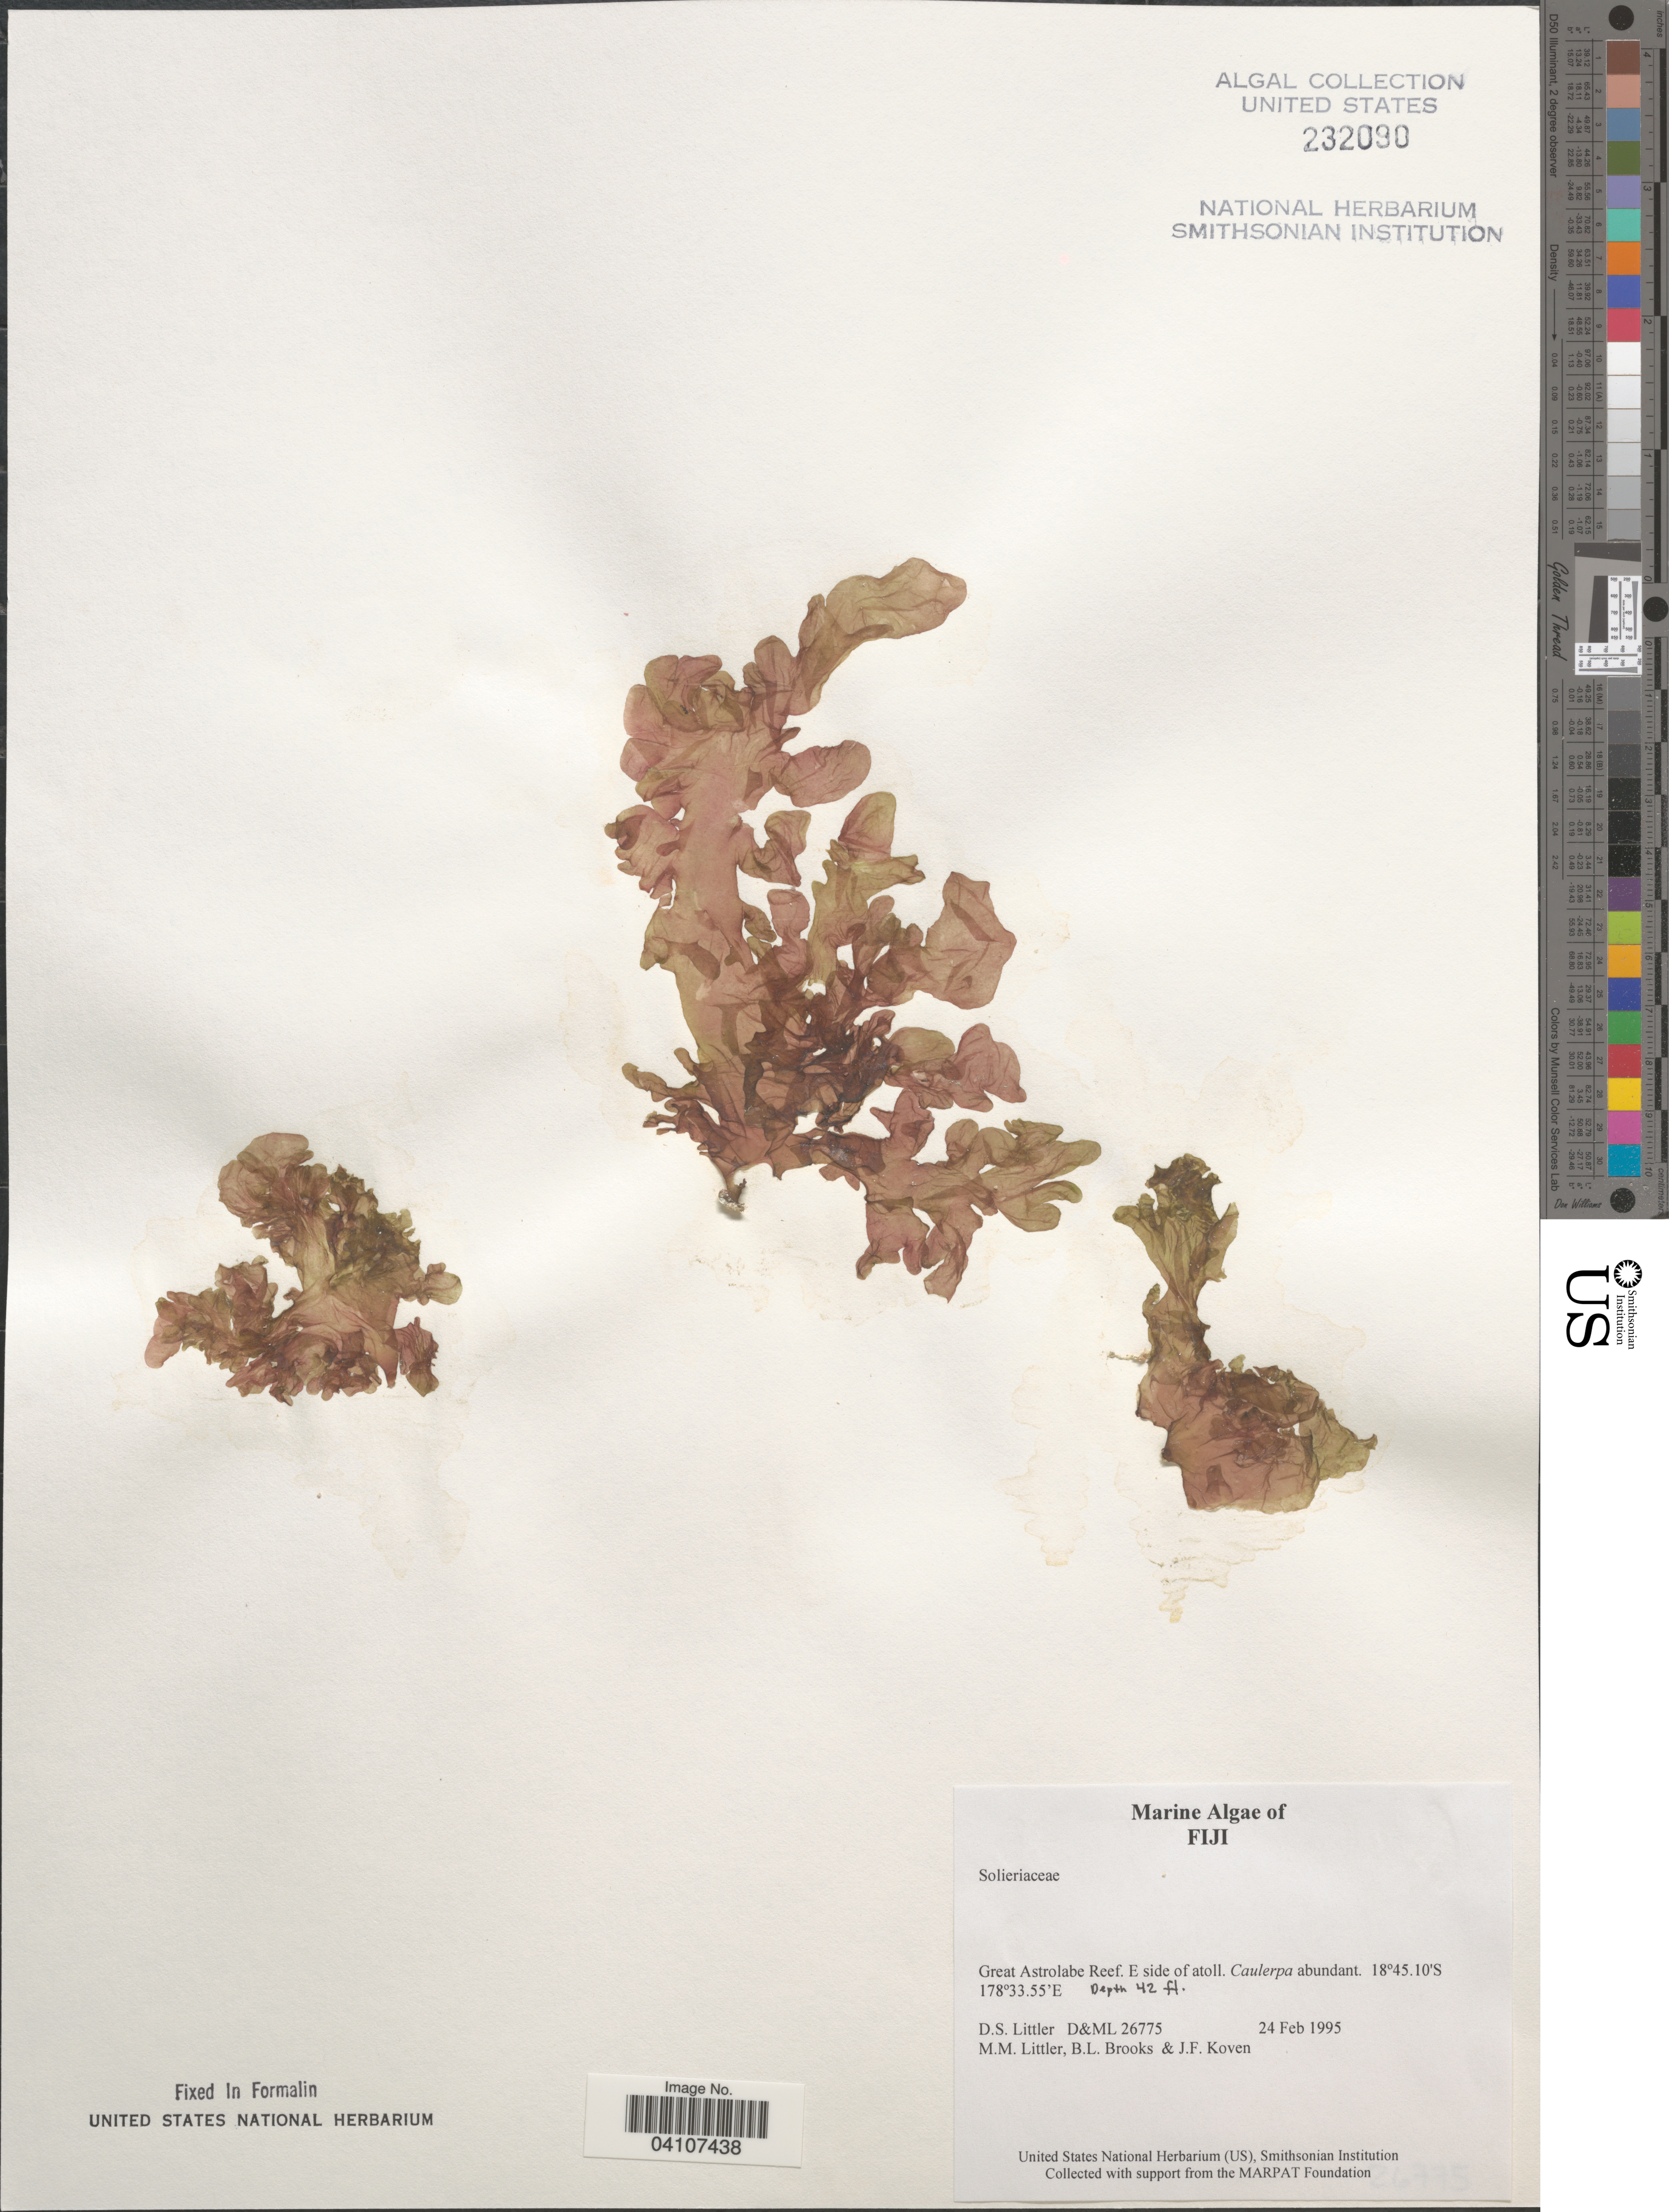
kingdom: Plantae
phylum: Rhodophyta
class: Florideophyceae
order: Gigartinales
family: Solieriaceae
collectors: D. S. Littler, B. Brooks & J. Koven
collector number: D&ML 26775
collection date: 1995-02-24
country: Fiji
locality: Great Astrolabe Reef. E side of atoll.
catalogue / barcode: US 232090